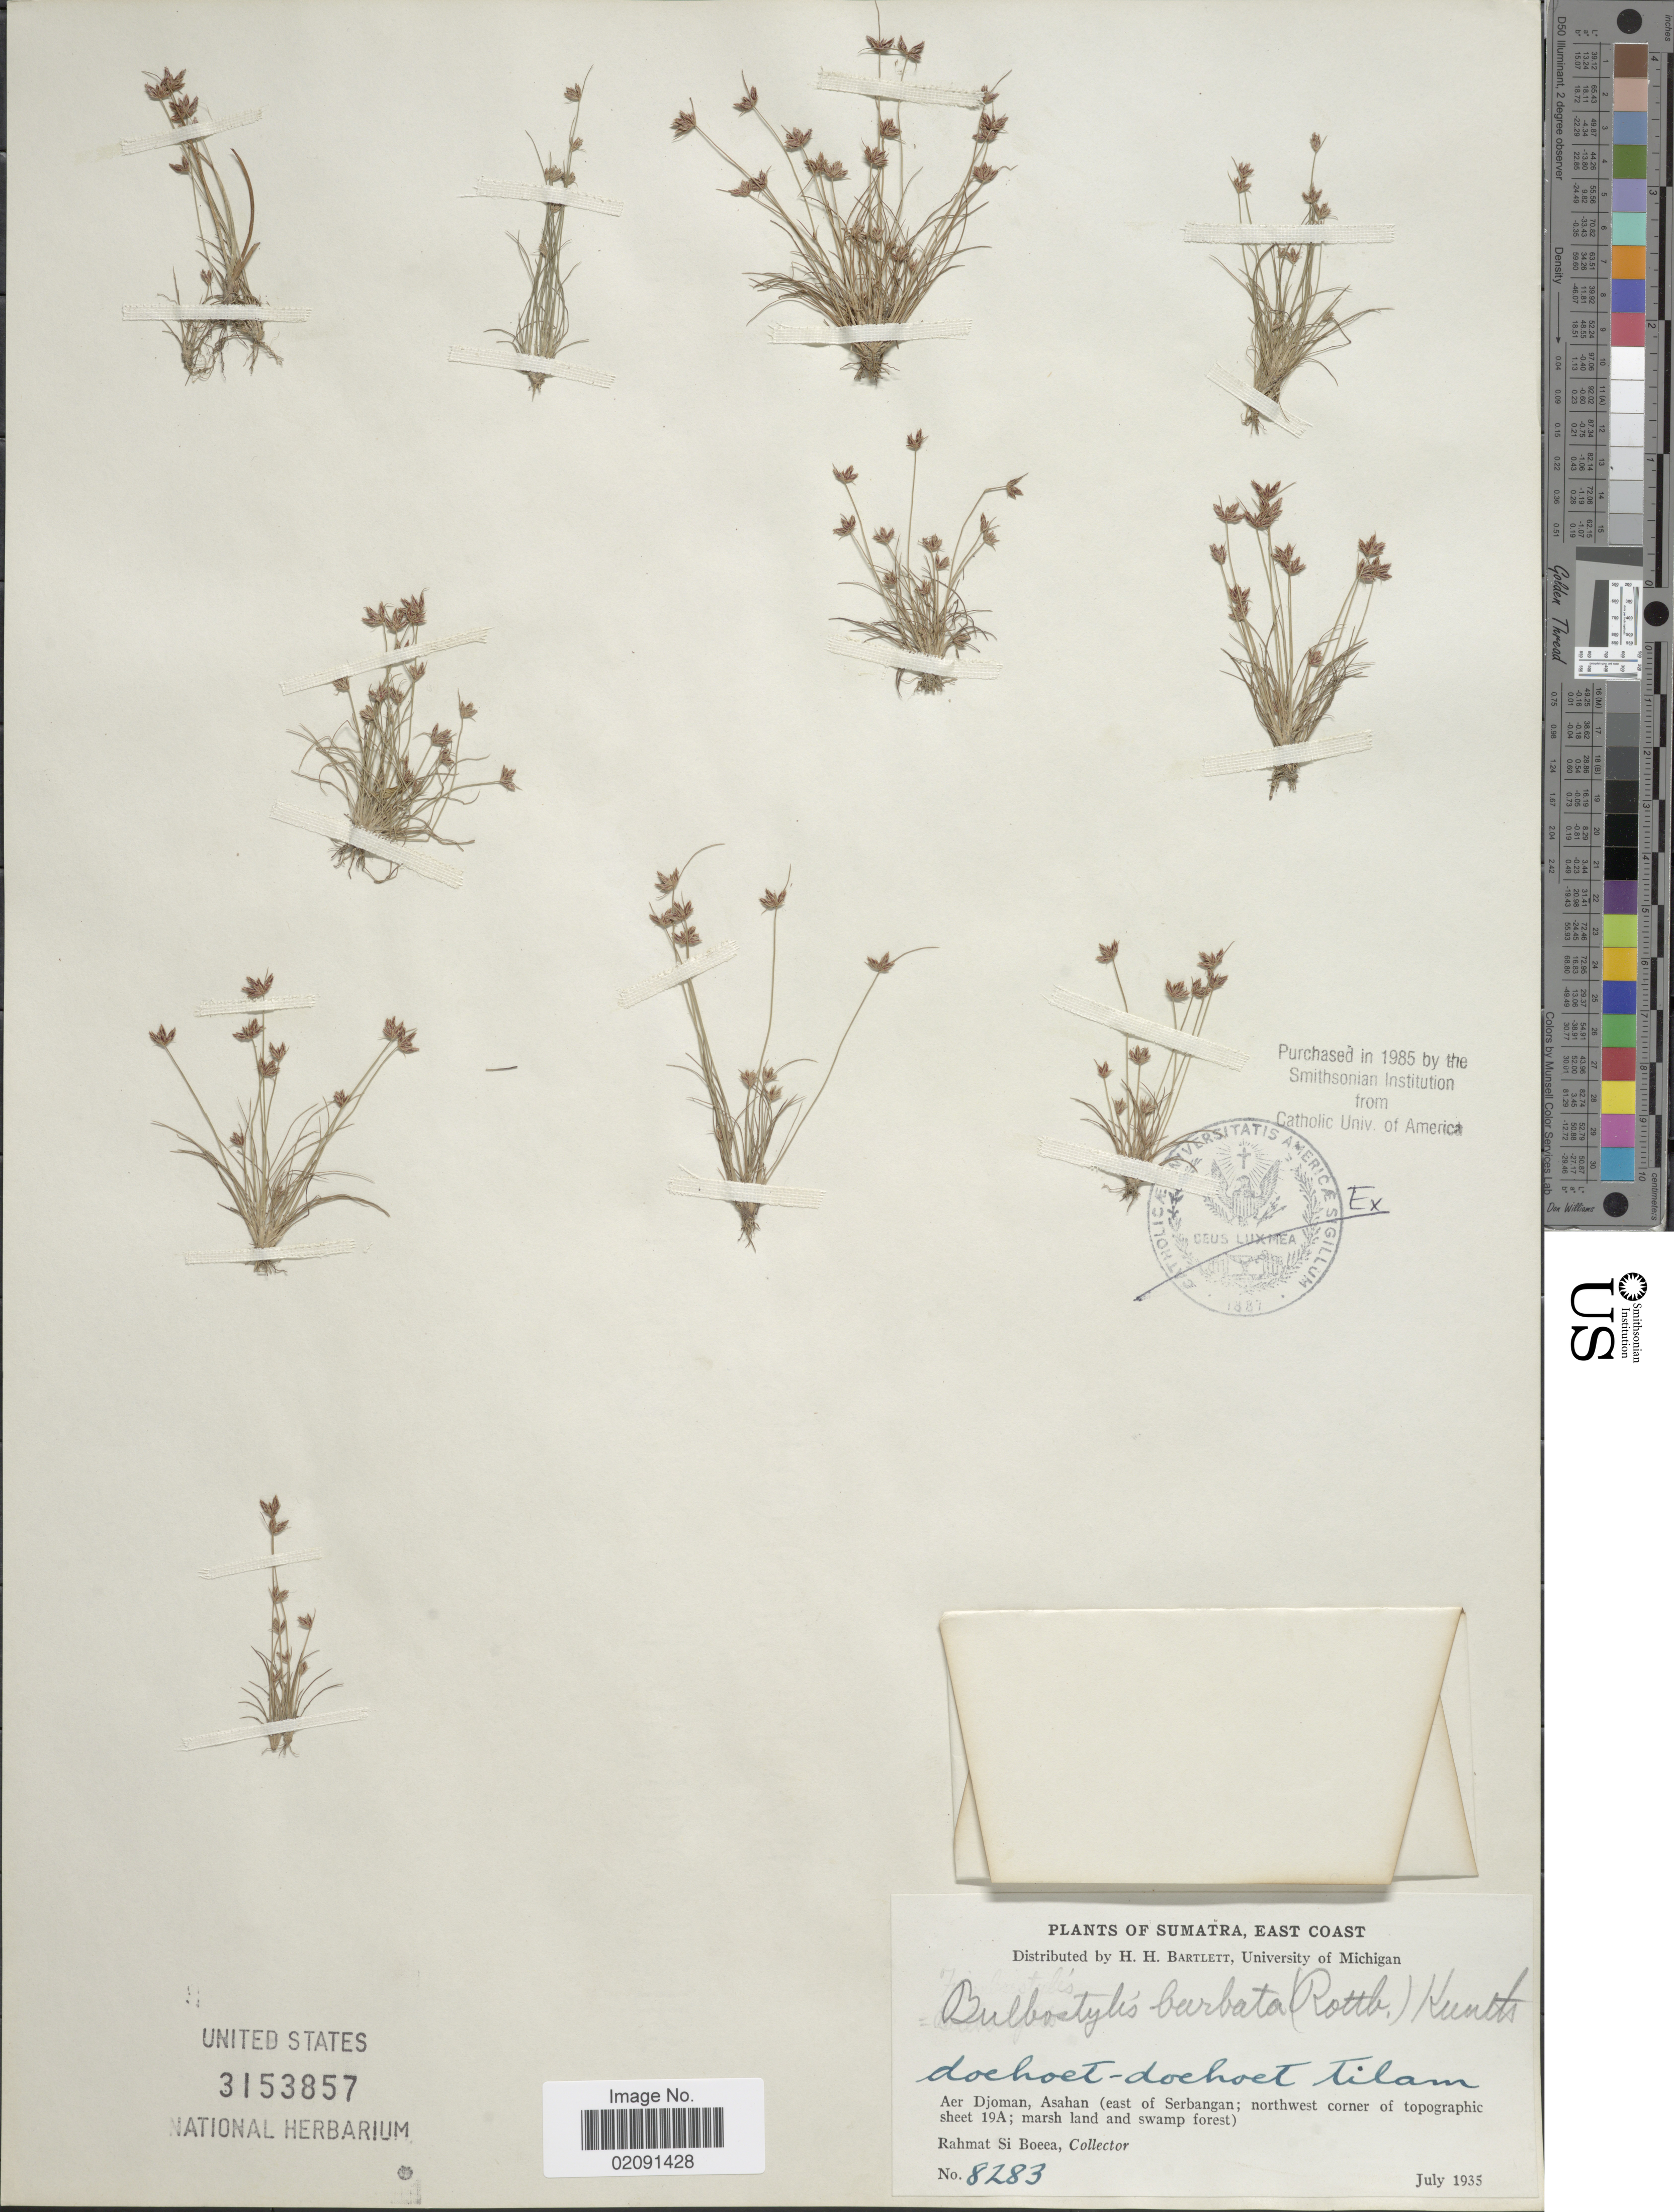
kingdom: Plantae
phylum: Tracheophyta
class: Liliopsida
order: Poales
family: Cyperaceae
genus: Bulbostylis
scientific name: Bulbostylis barbata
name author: (Rottb.) C.B. Clarke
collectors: Rahmat Si Boeea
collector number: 8283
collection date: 1935-07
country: Indonesia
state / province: Sumatra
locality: East Coast, doehoet-doehoet tilam [interpreted], Aer Djoman, Asahan (east of Serbangan; northwest corner of topographic sheet 19A; marsh land and swamp forest).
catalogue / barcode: US 3153857